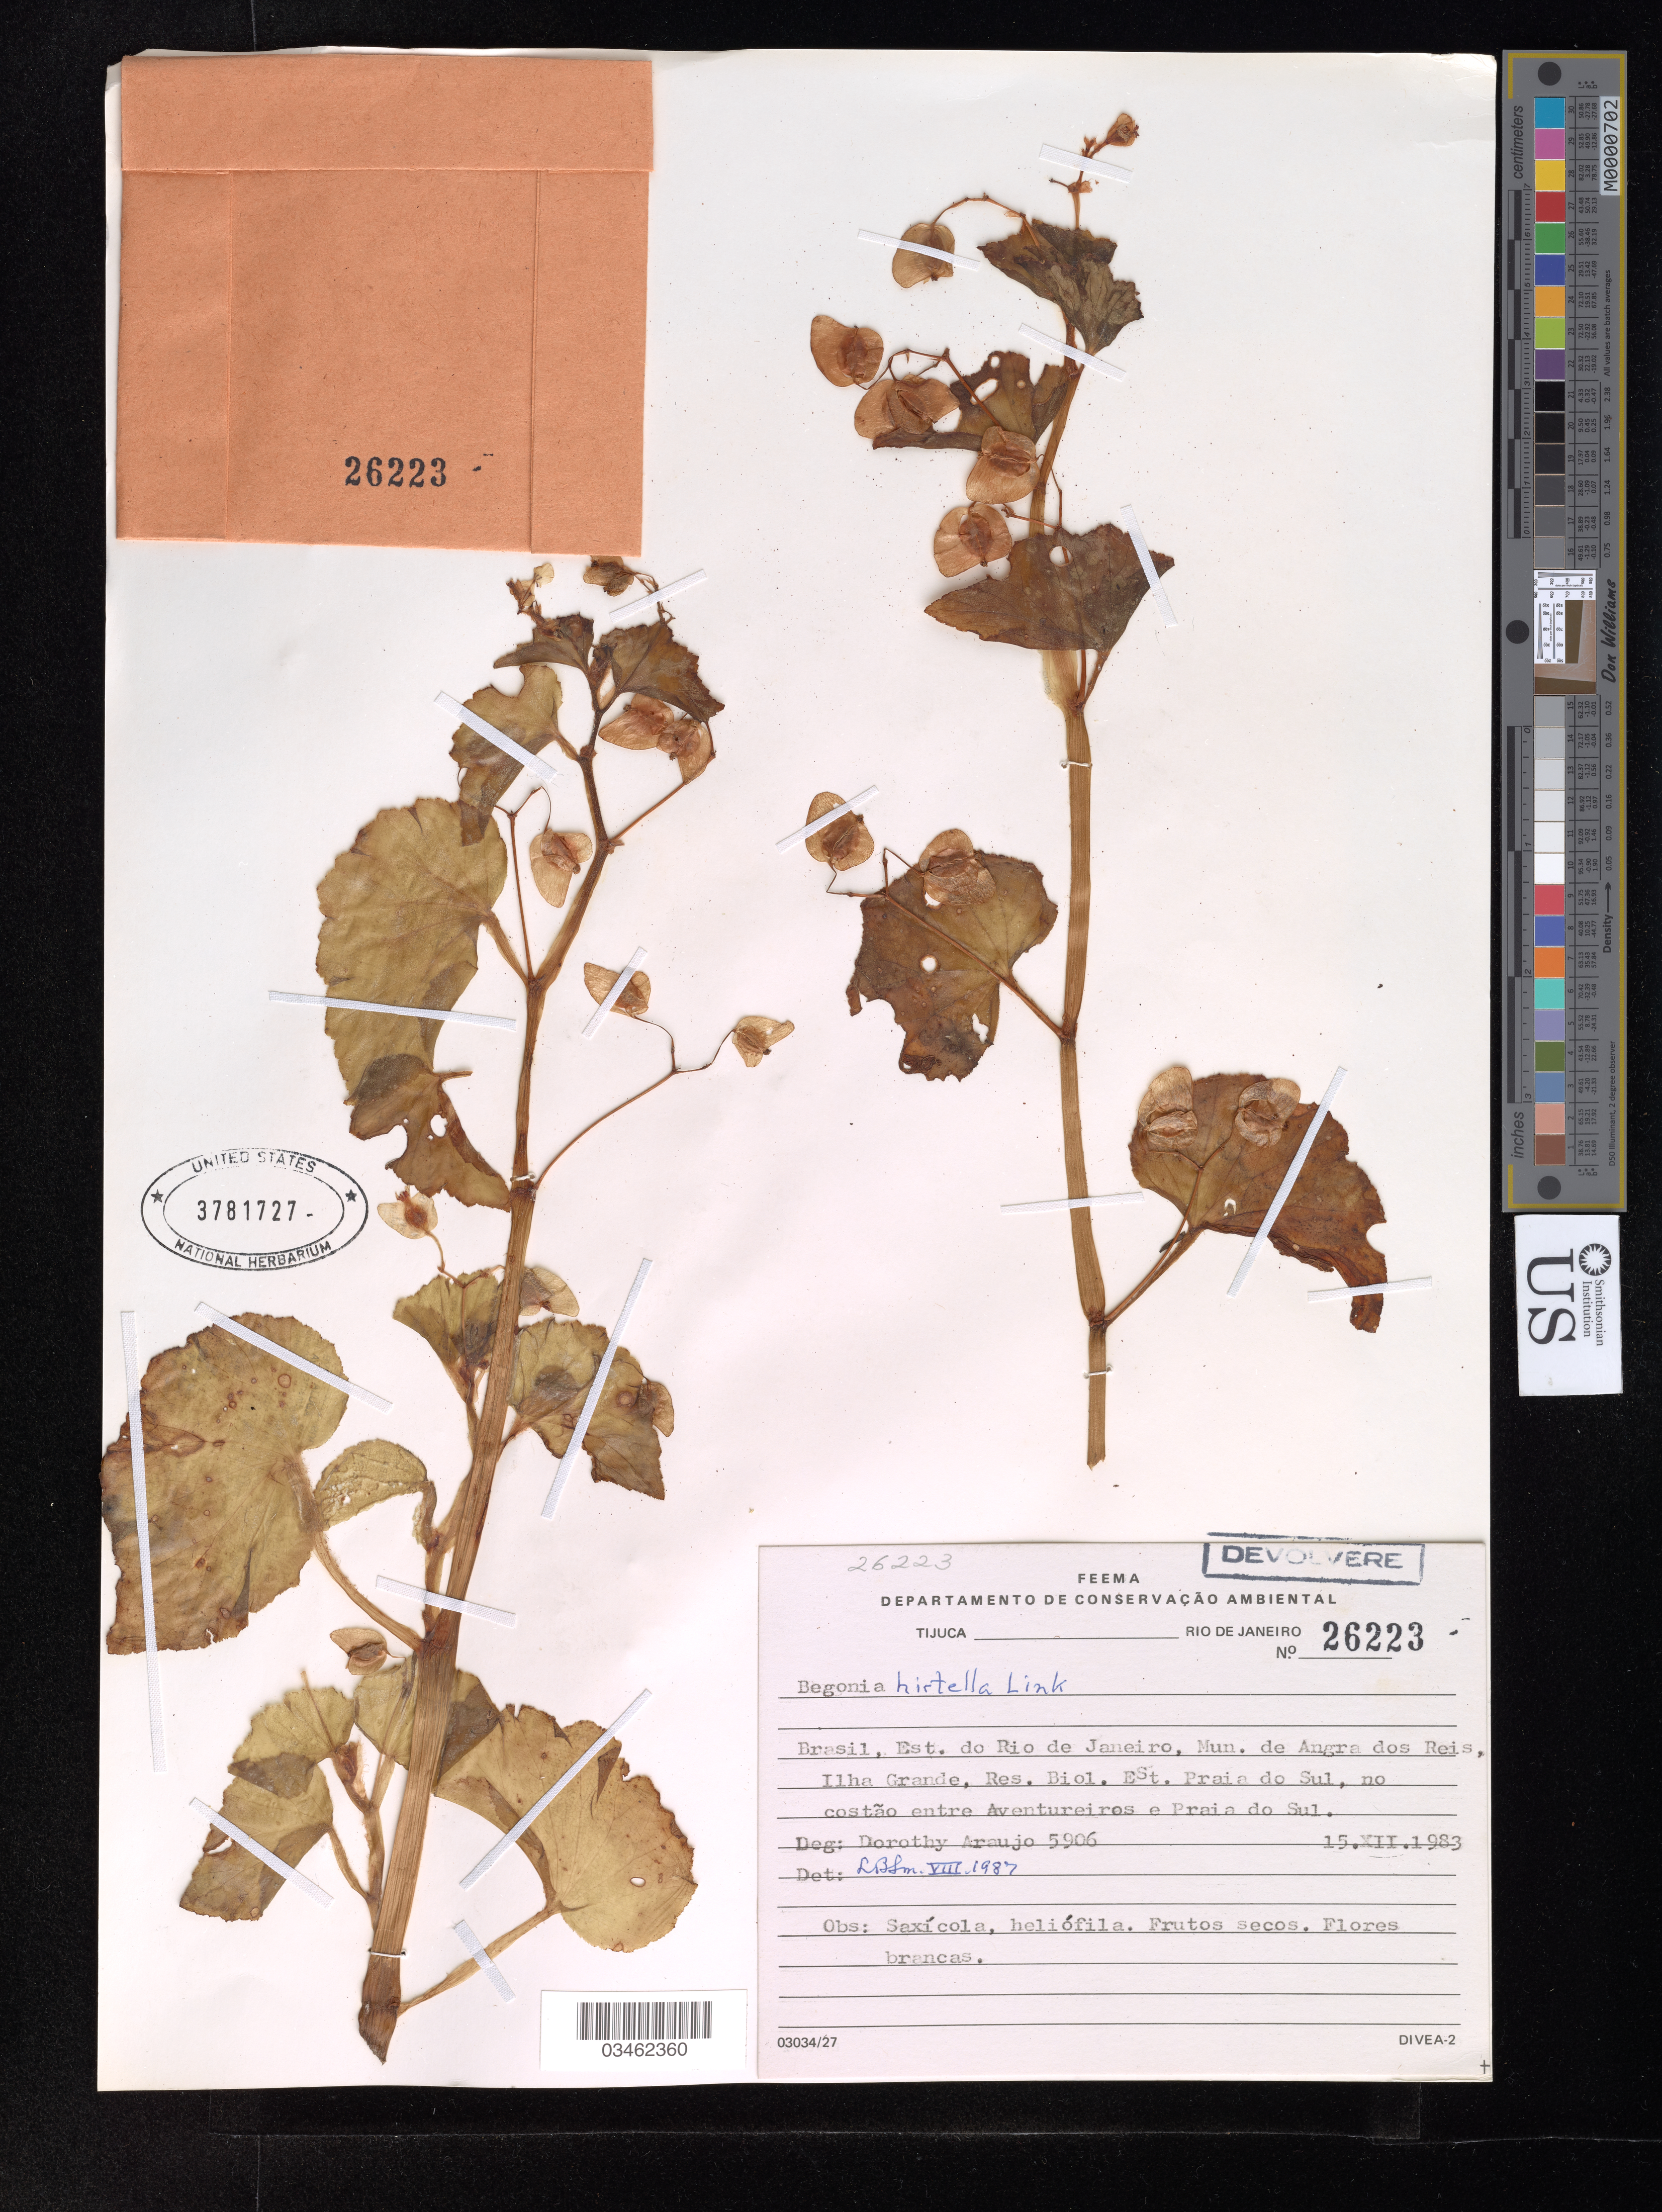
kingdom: Plantae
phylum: Tracheophyta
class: Magnoliopsida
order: Cucurbitales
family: Begoniaceae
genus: Begonia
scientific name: Begonia hirtella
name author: Link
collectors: D. Araujó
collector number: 5906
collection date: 1983-12-15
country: Brazil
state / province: Rio de Janeiro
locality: Mun. de Angra dos Reis, Ilha Grande, Res. Biol. Est. Praio do Sul, no costão entre Aventureiros e Praia do Sul.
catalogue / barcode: US 3781727